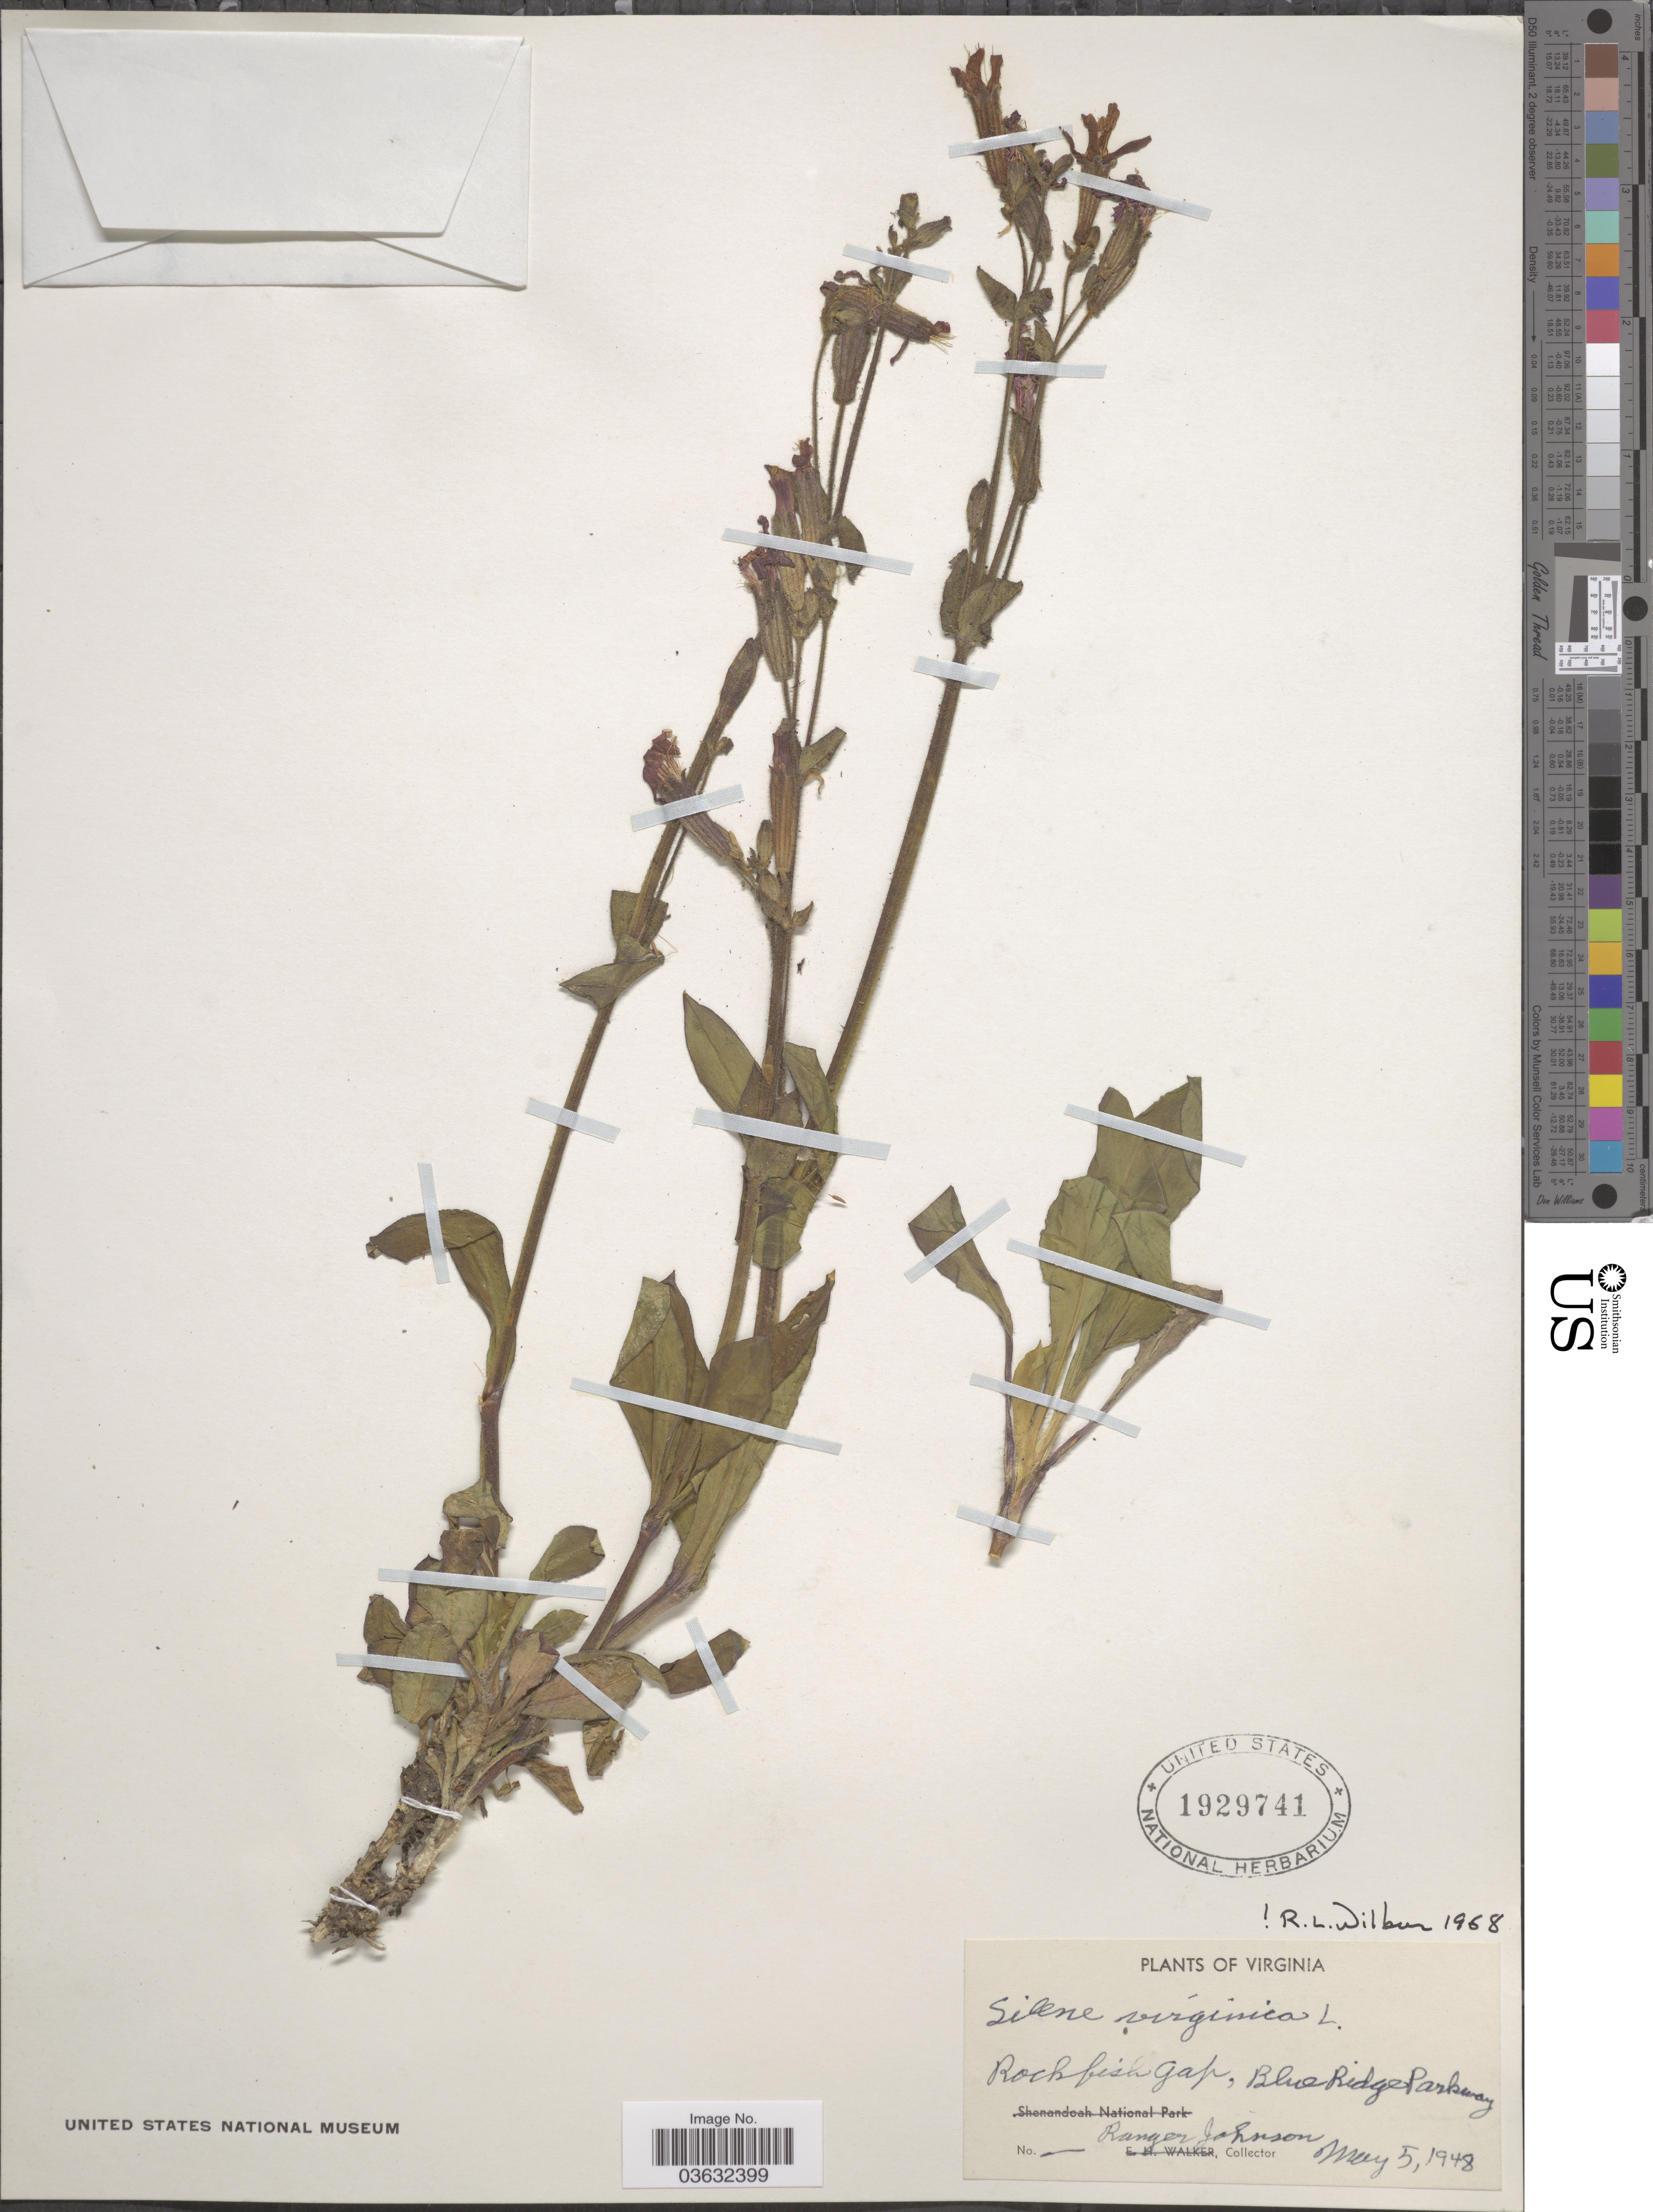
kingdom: Plantae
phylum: Tracheophyta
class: Magnoliopsida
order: Caryophyllales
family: Caryophyllaceae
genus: Silene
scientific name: Silene virginica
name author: L.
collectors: R. Johnson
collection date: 1948-05-05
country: United States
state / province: Virginia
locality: Rock fish gap, Blue Ridge Parkway.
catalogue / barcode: US 1929741